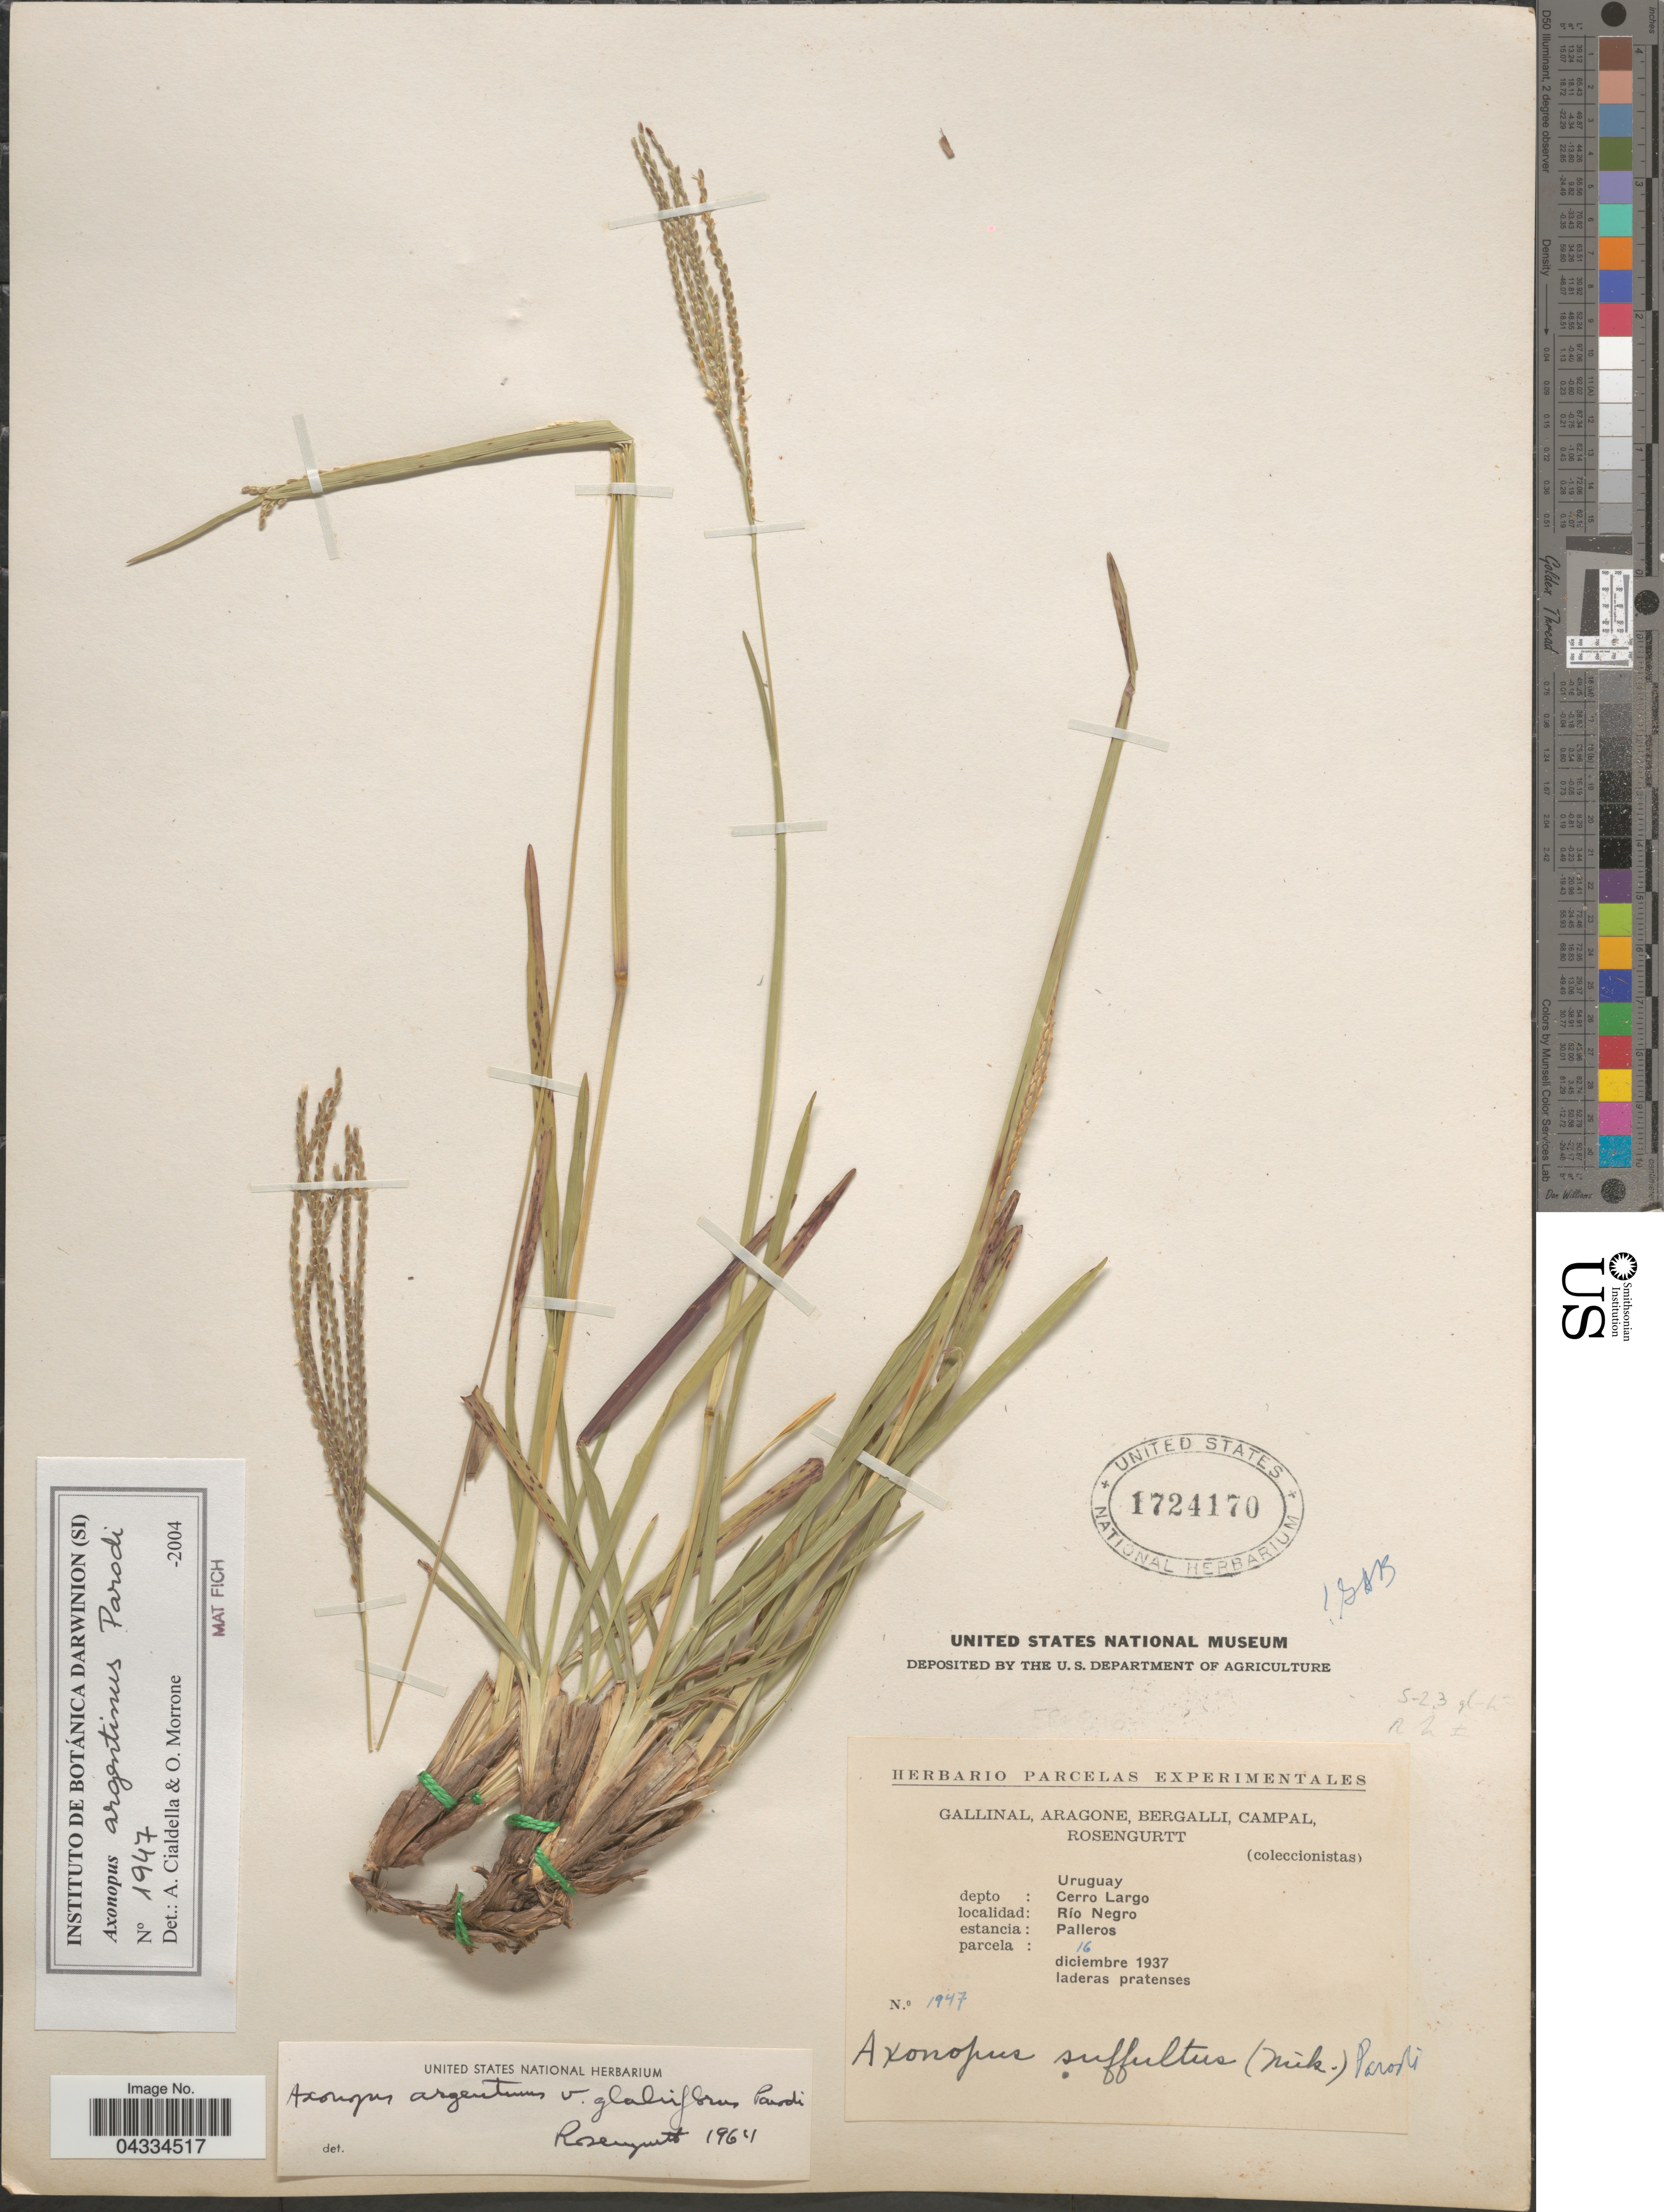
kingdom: Plantae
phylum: Tracheophyta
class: Liliopsida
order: Poales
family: Poaceae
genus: Axonopus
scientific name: Axonopus argentinus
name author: Parodi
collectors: -. Gallinal, -- Aragone, -- Bergalli, -- Campal & Rosengurtt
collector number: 1947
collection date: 1937-12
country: Uruguay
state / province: Cerro Largo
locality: Depto: Cerro Largo. Río Negro. Estancia: Palleros. Parcela: 16.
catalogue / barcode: US 1724170